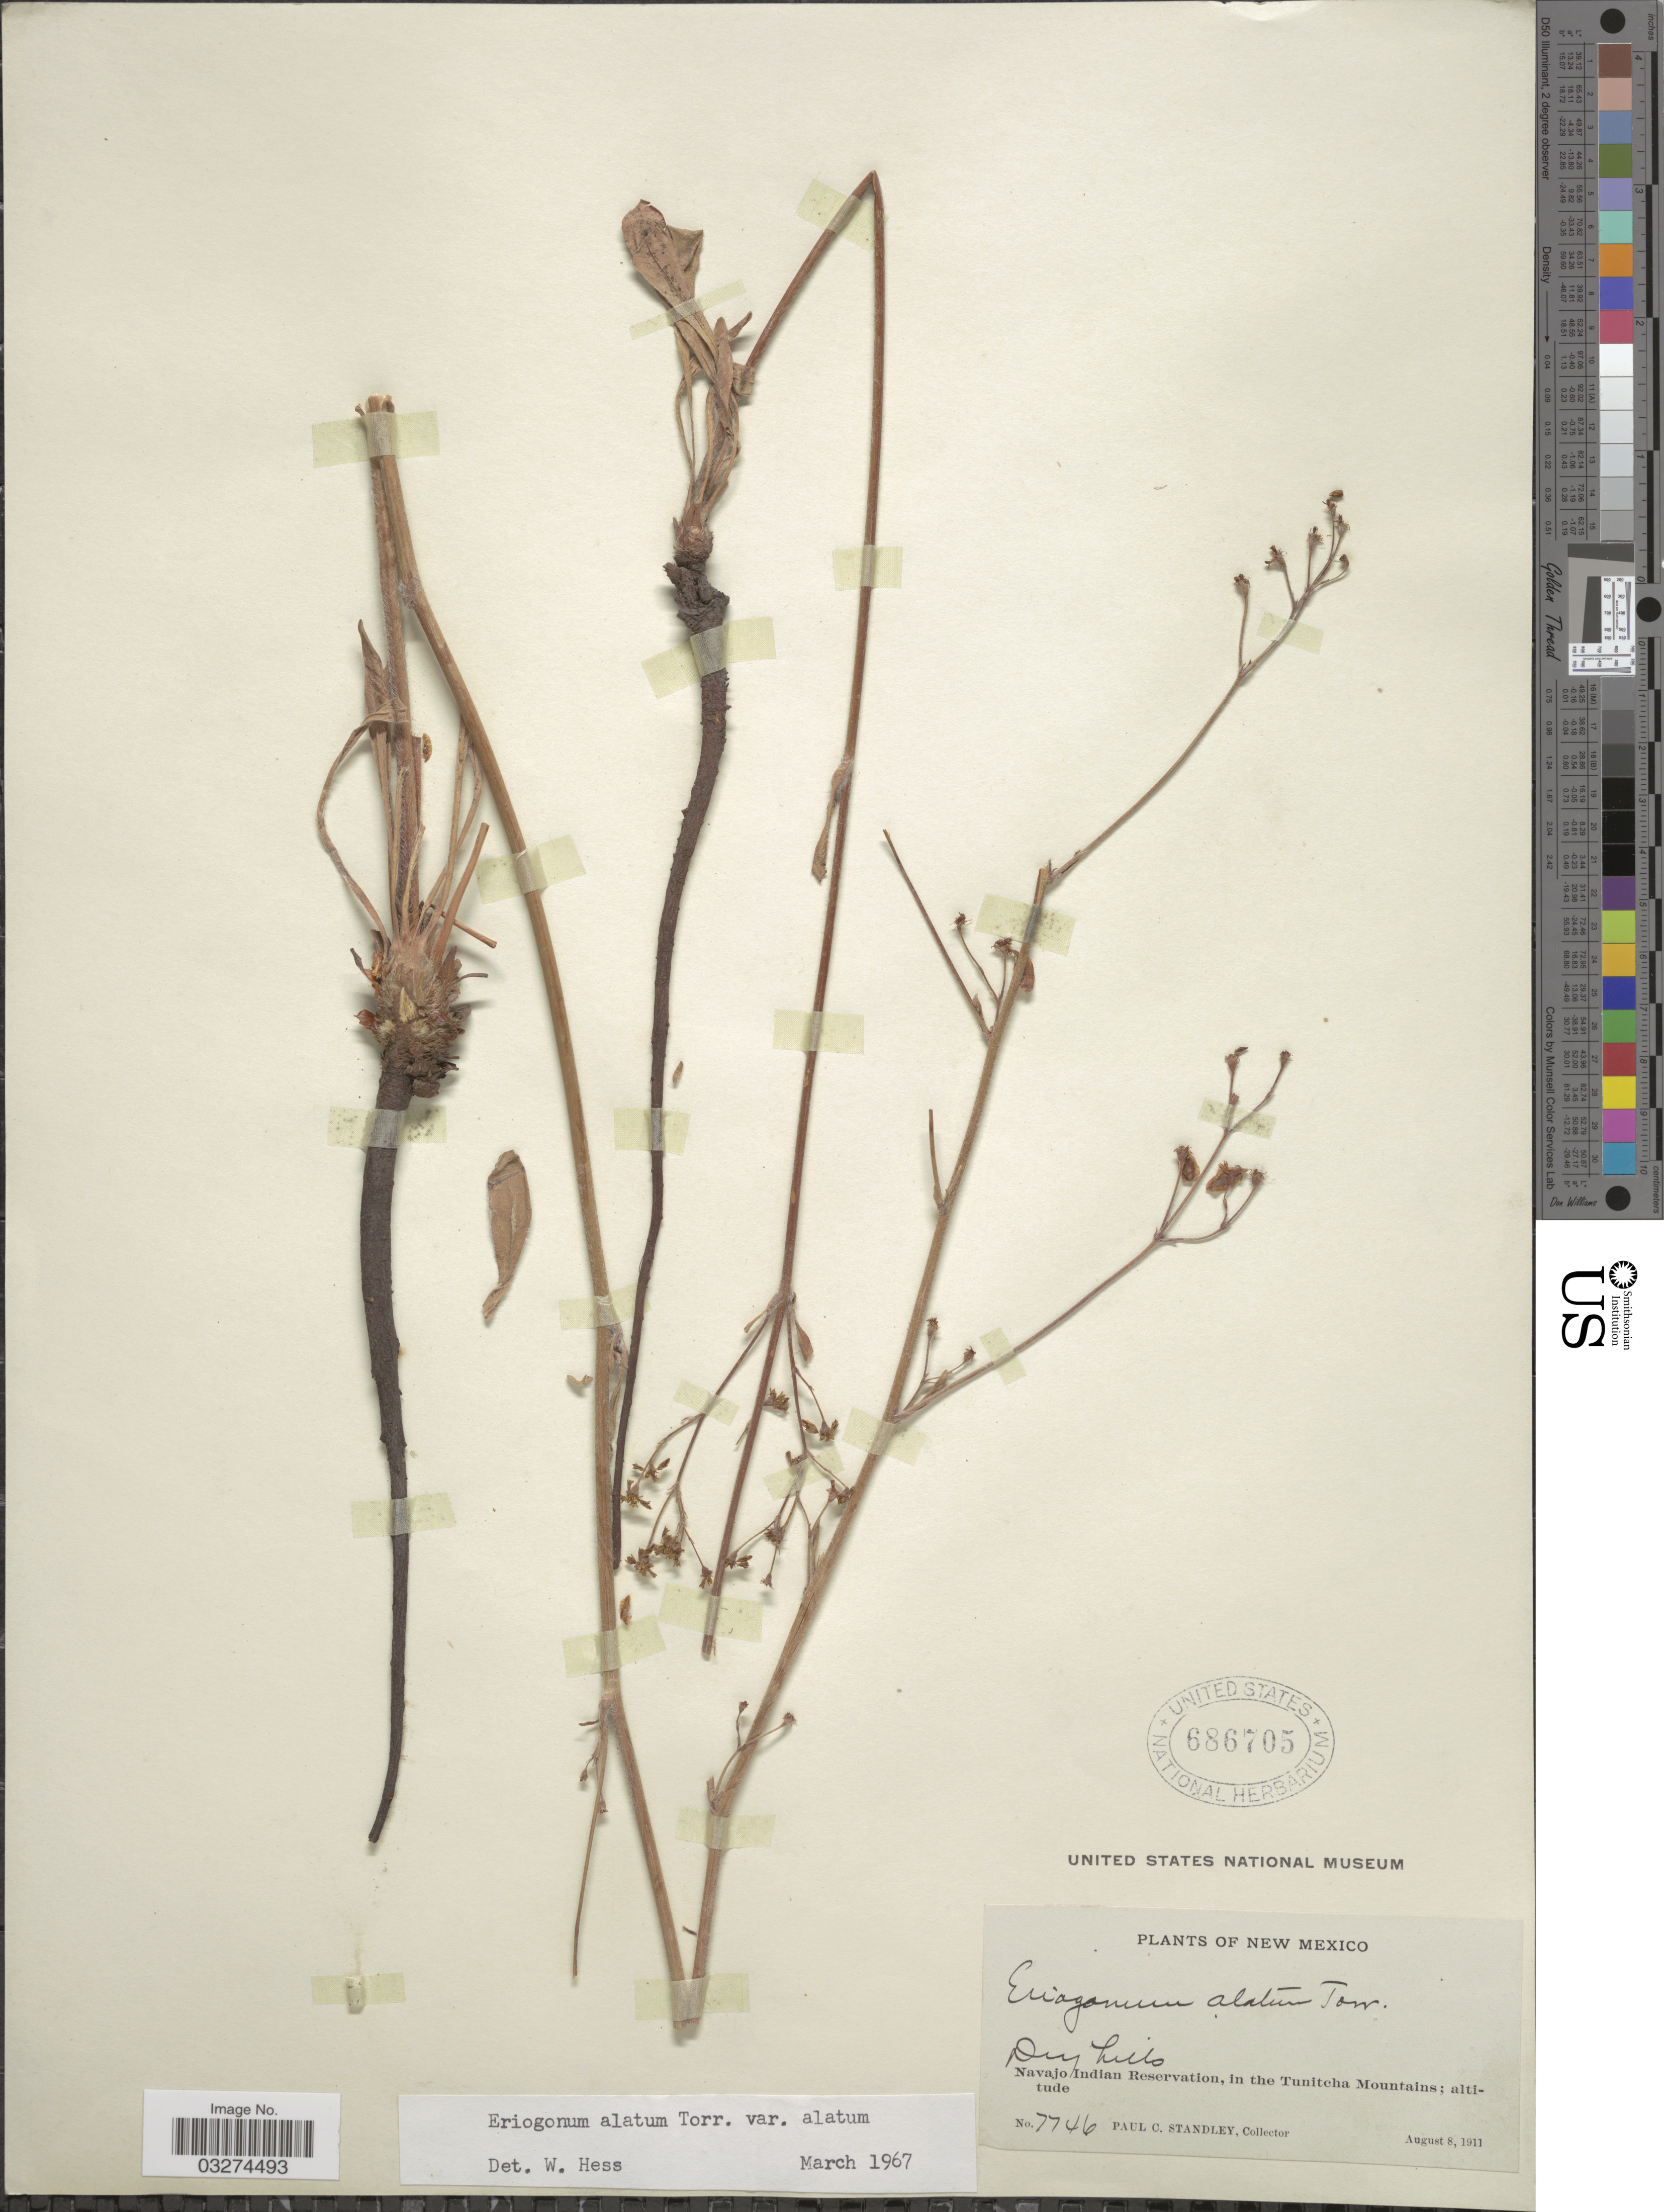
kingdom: Plantae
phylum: Tracheophyta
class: Magnoliopsida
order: Caryophyllales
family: Polygonaceae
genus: Eriogonum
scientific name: Eriogonum alatum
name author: Torr.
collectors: P. C. Standley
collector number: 7746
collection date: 1911-08-08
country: United States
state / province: New Mexico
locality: Navajo Indian Reservation, in the Tunitcha Mountains.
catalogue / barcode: US 686705